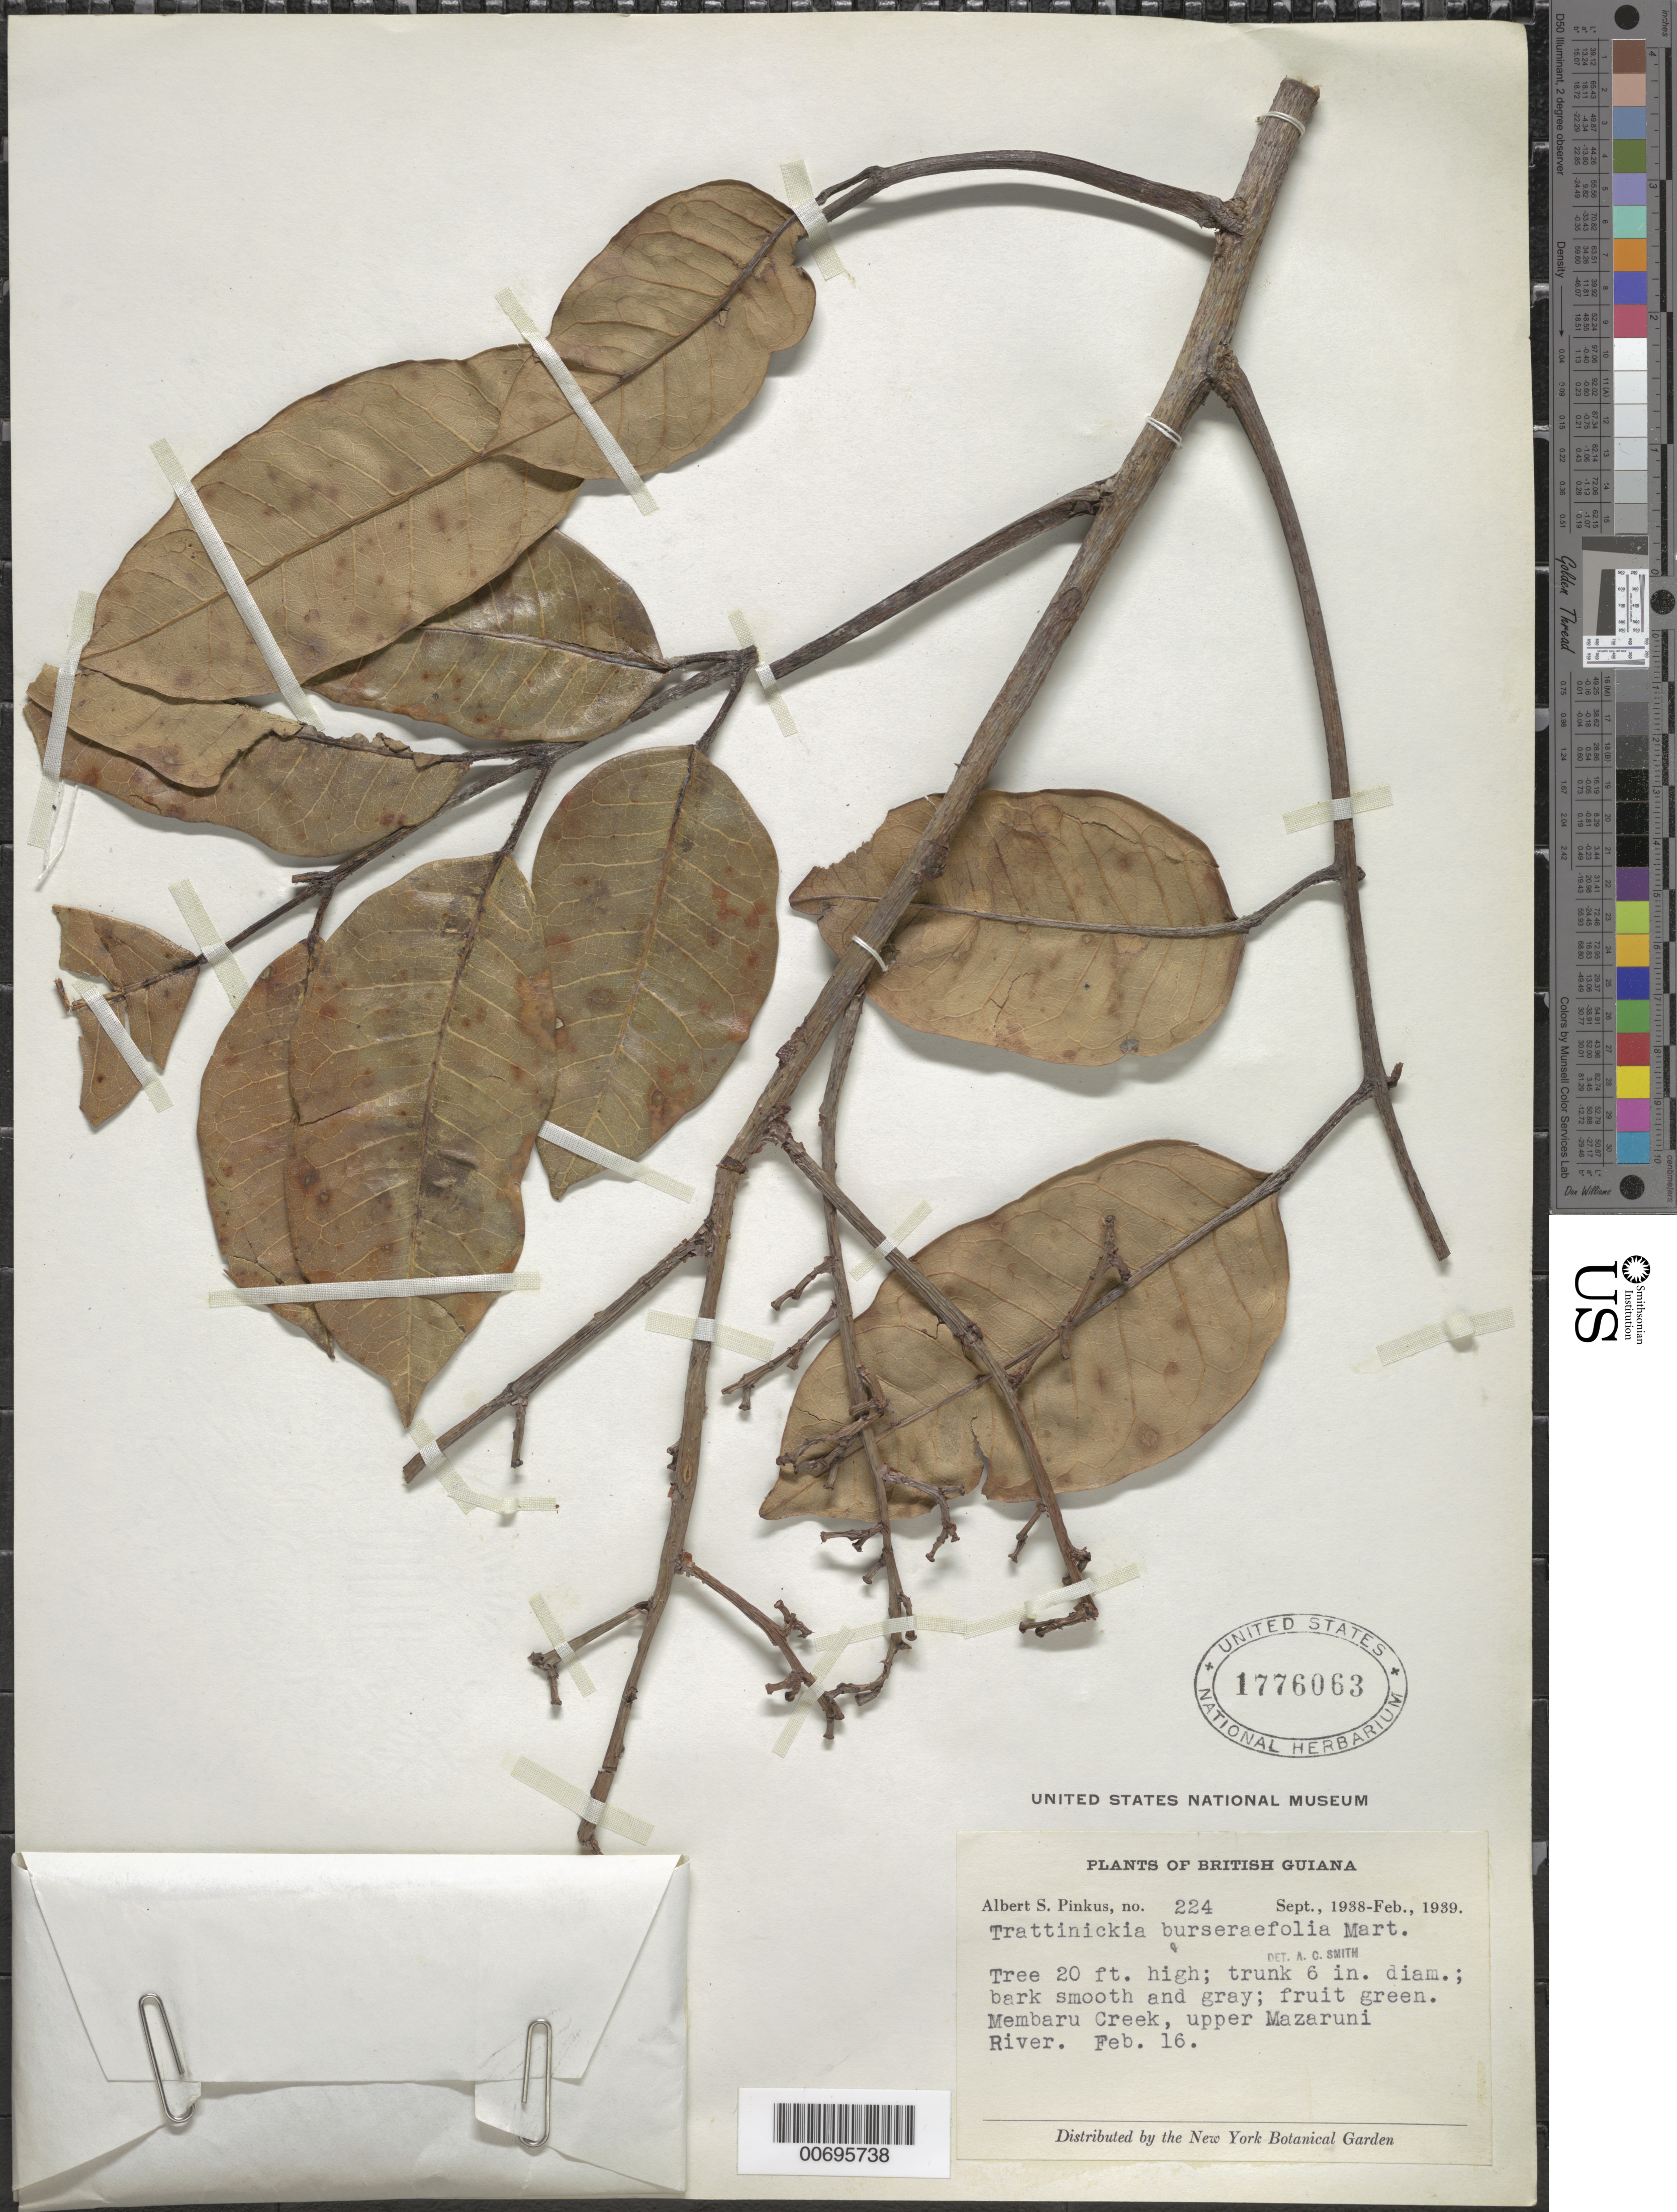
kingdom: Plantae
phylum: Tracheophyta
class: Magnoliopsida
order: Sapindales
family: Burseraceae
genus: Trattinnickia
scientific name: Trattinnickia burserifolia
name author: Mart.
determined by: Smith, A. C.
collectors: A. Pinkus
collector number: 224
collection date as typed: Sep-38 to Feb-39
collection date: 1938-09/1939-02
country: Guyana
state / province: Cuyuni-Mazaruni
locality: Membaru Creek, upper Mazaruni R.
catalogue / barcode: US 1776063